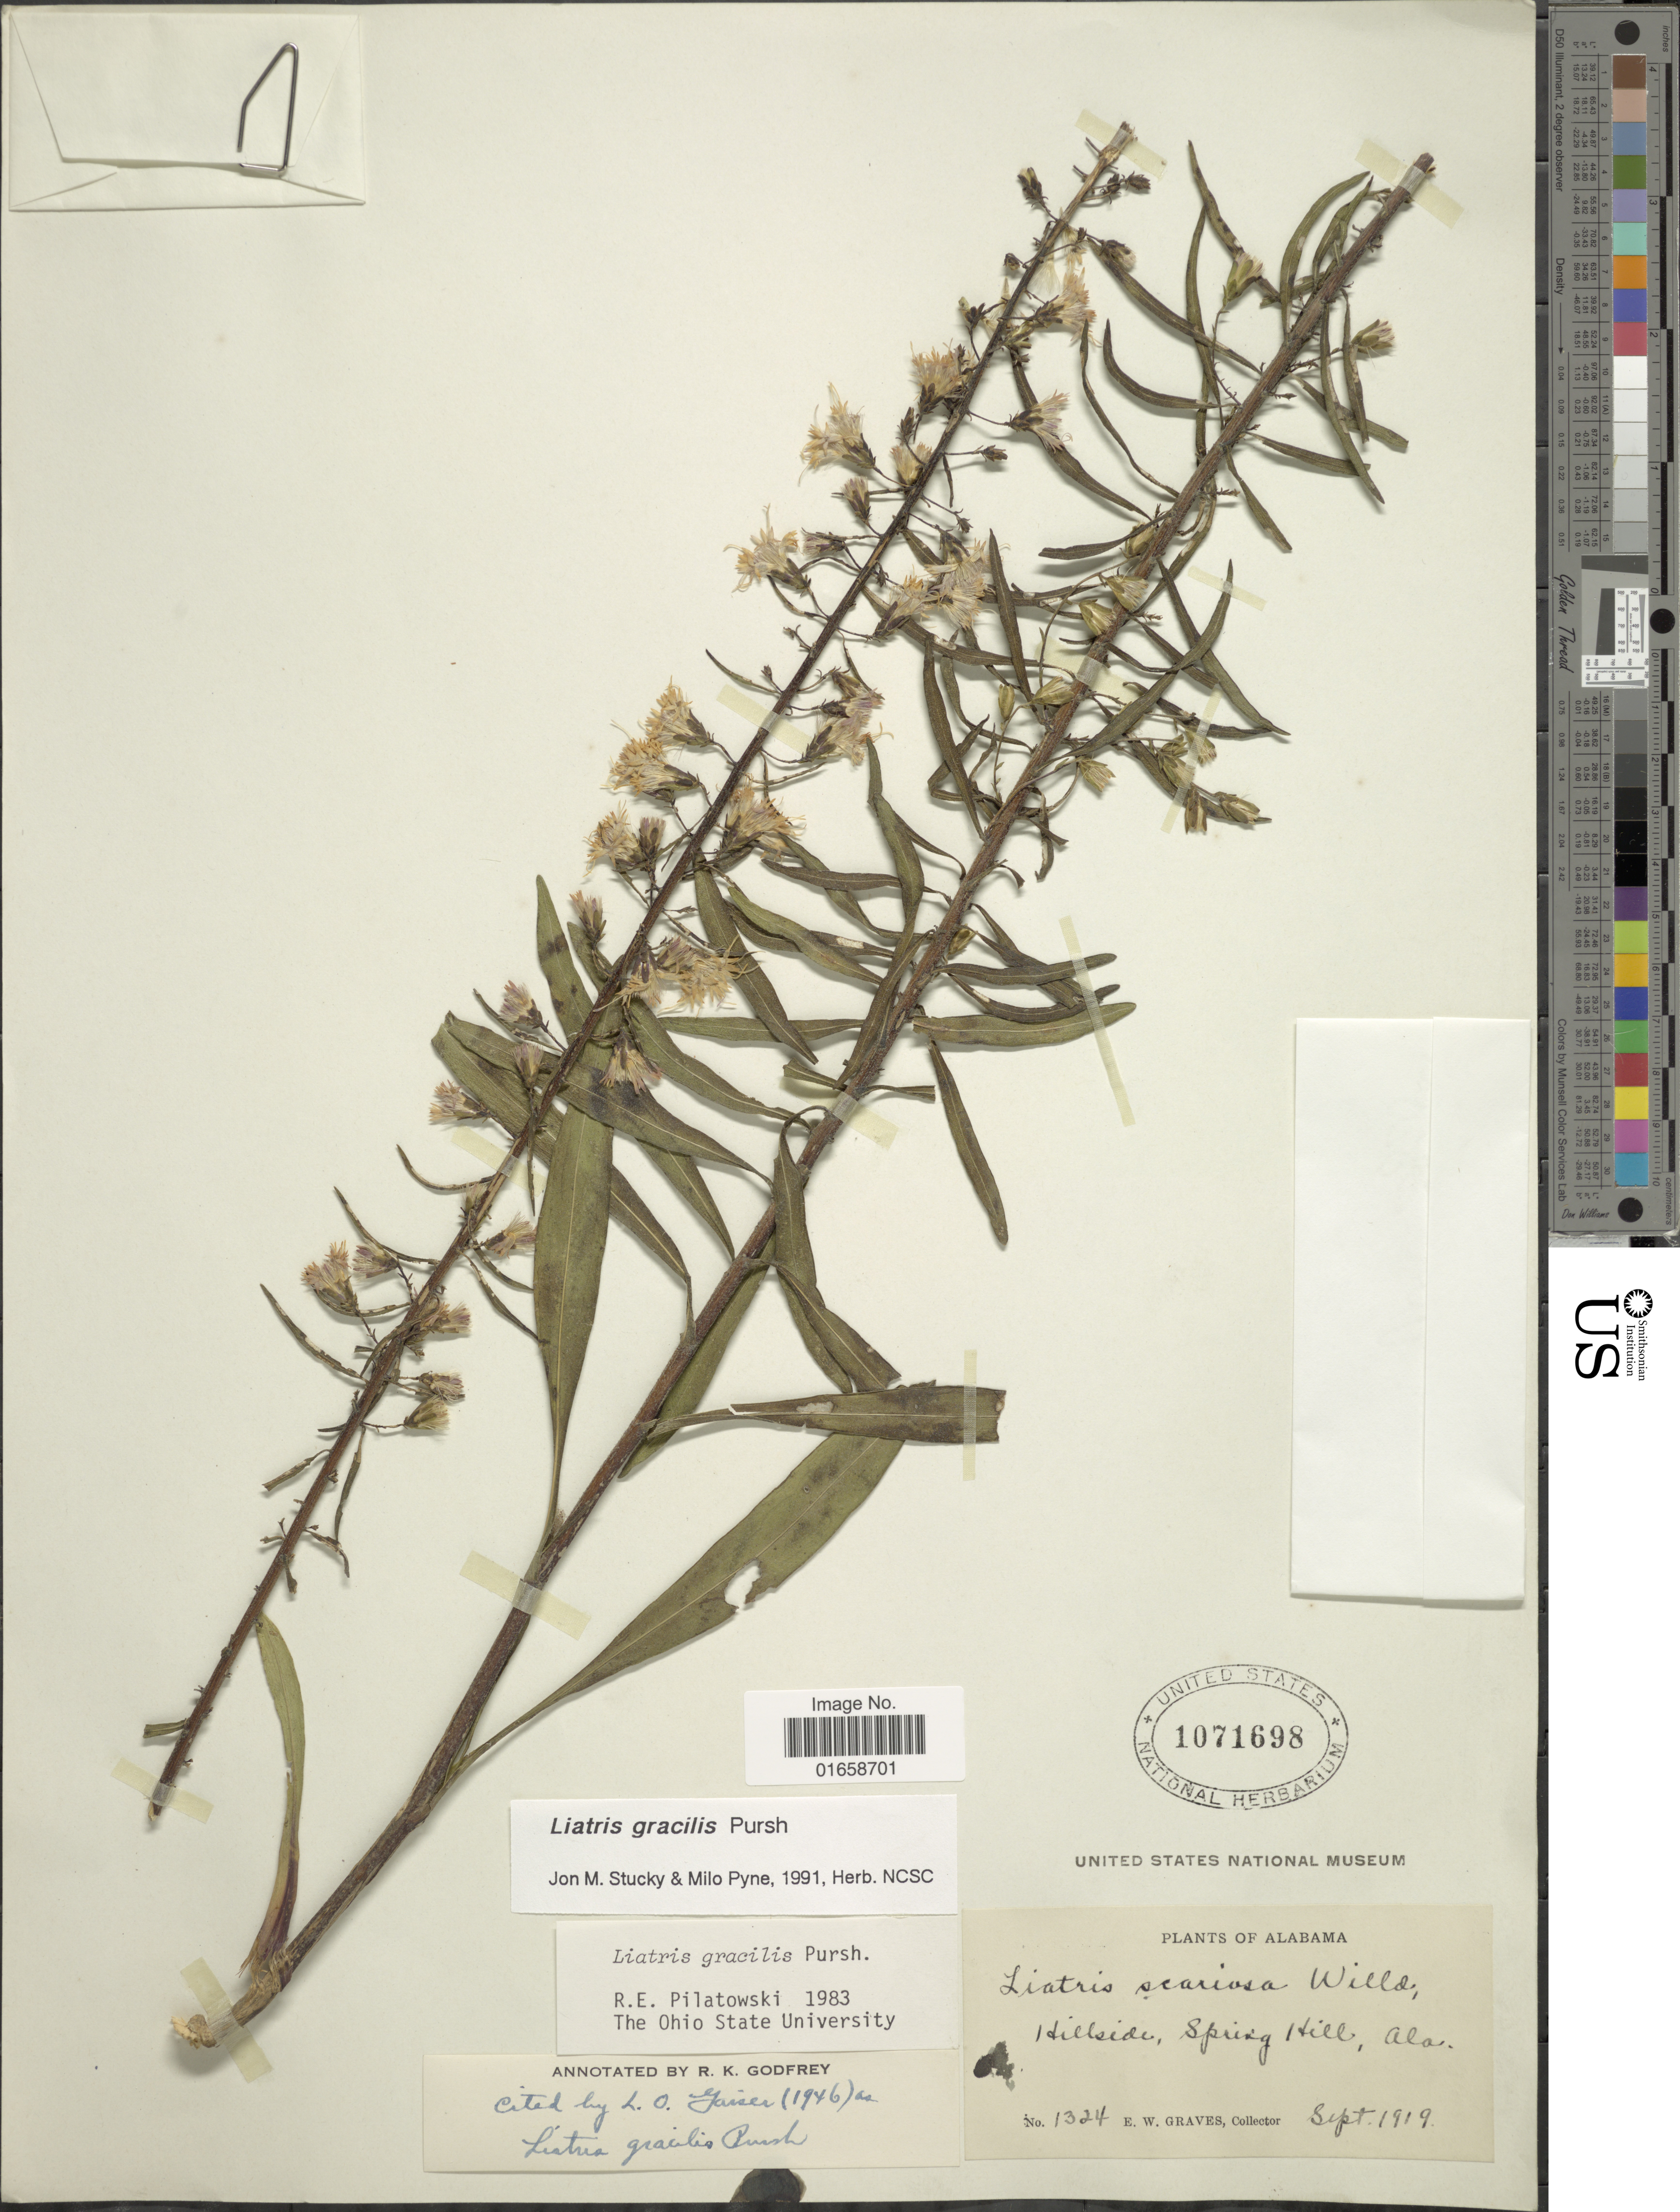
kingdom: Plantae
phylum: Tracheophyta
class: Magnoliopsida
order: Asterales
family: Asteraceae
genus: Liatris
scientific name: Liatris gracilis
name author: Pursh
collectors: E. Graves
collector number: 1324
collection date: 1919-09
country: United States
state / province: Alabama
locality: Hillside, Spring Hill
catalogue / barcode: US 1071698